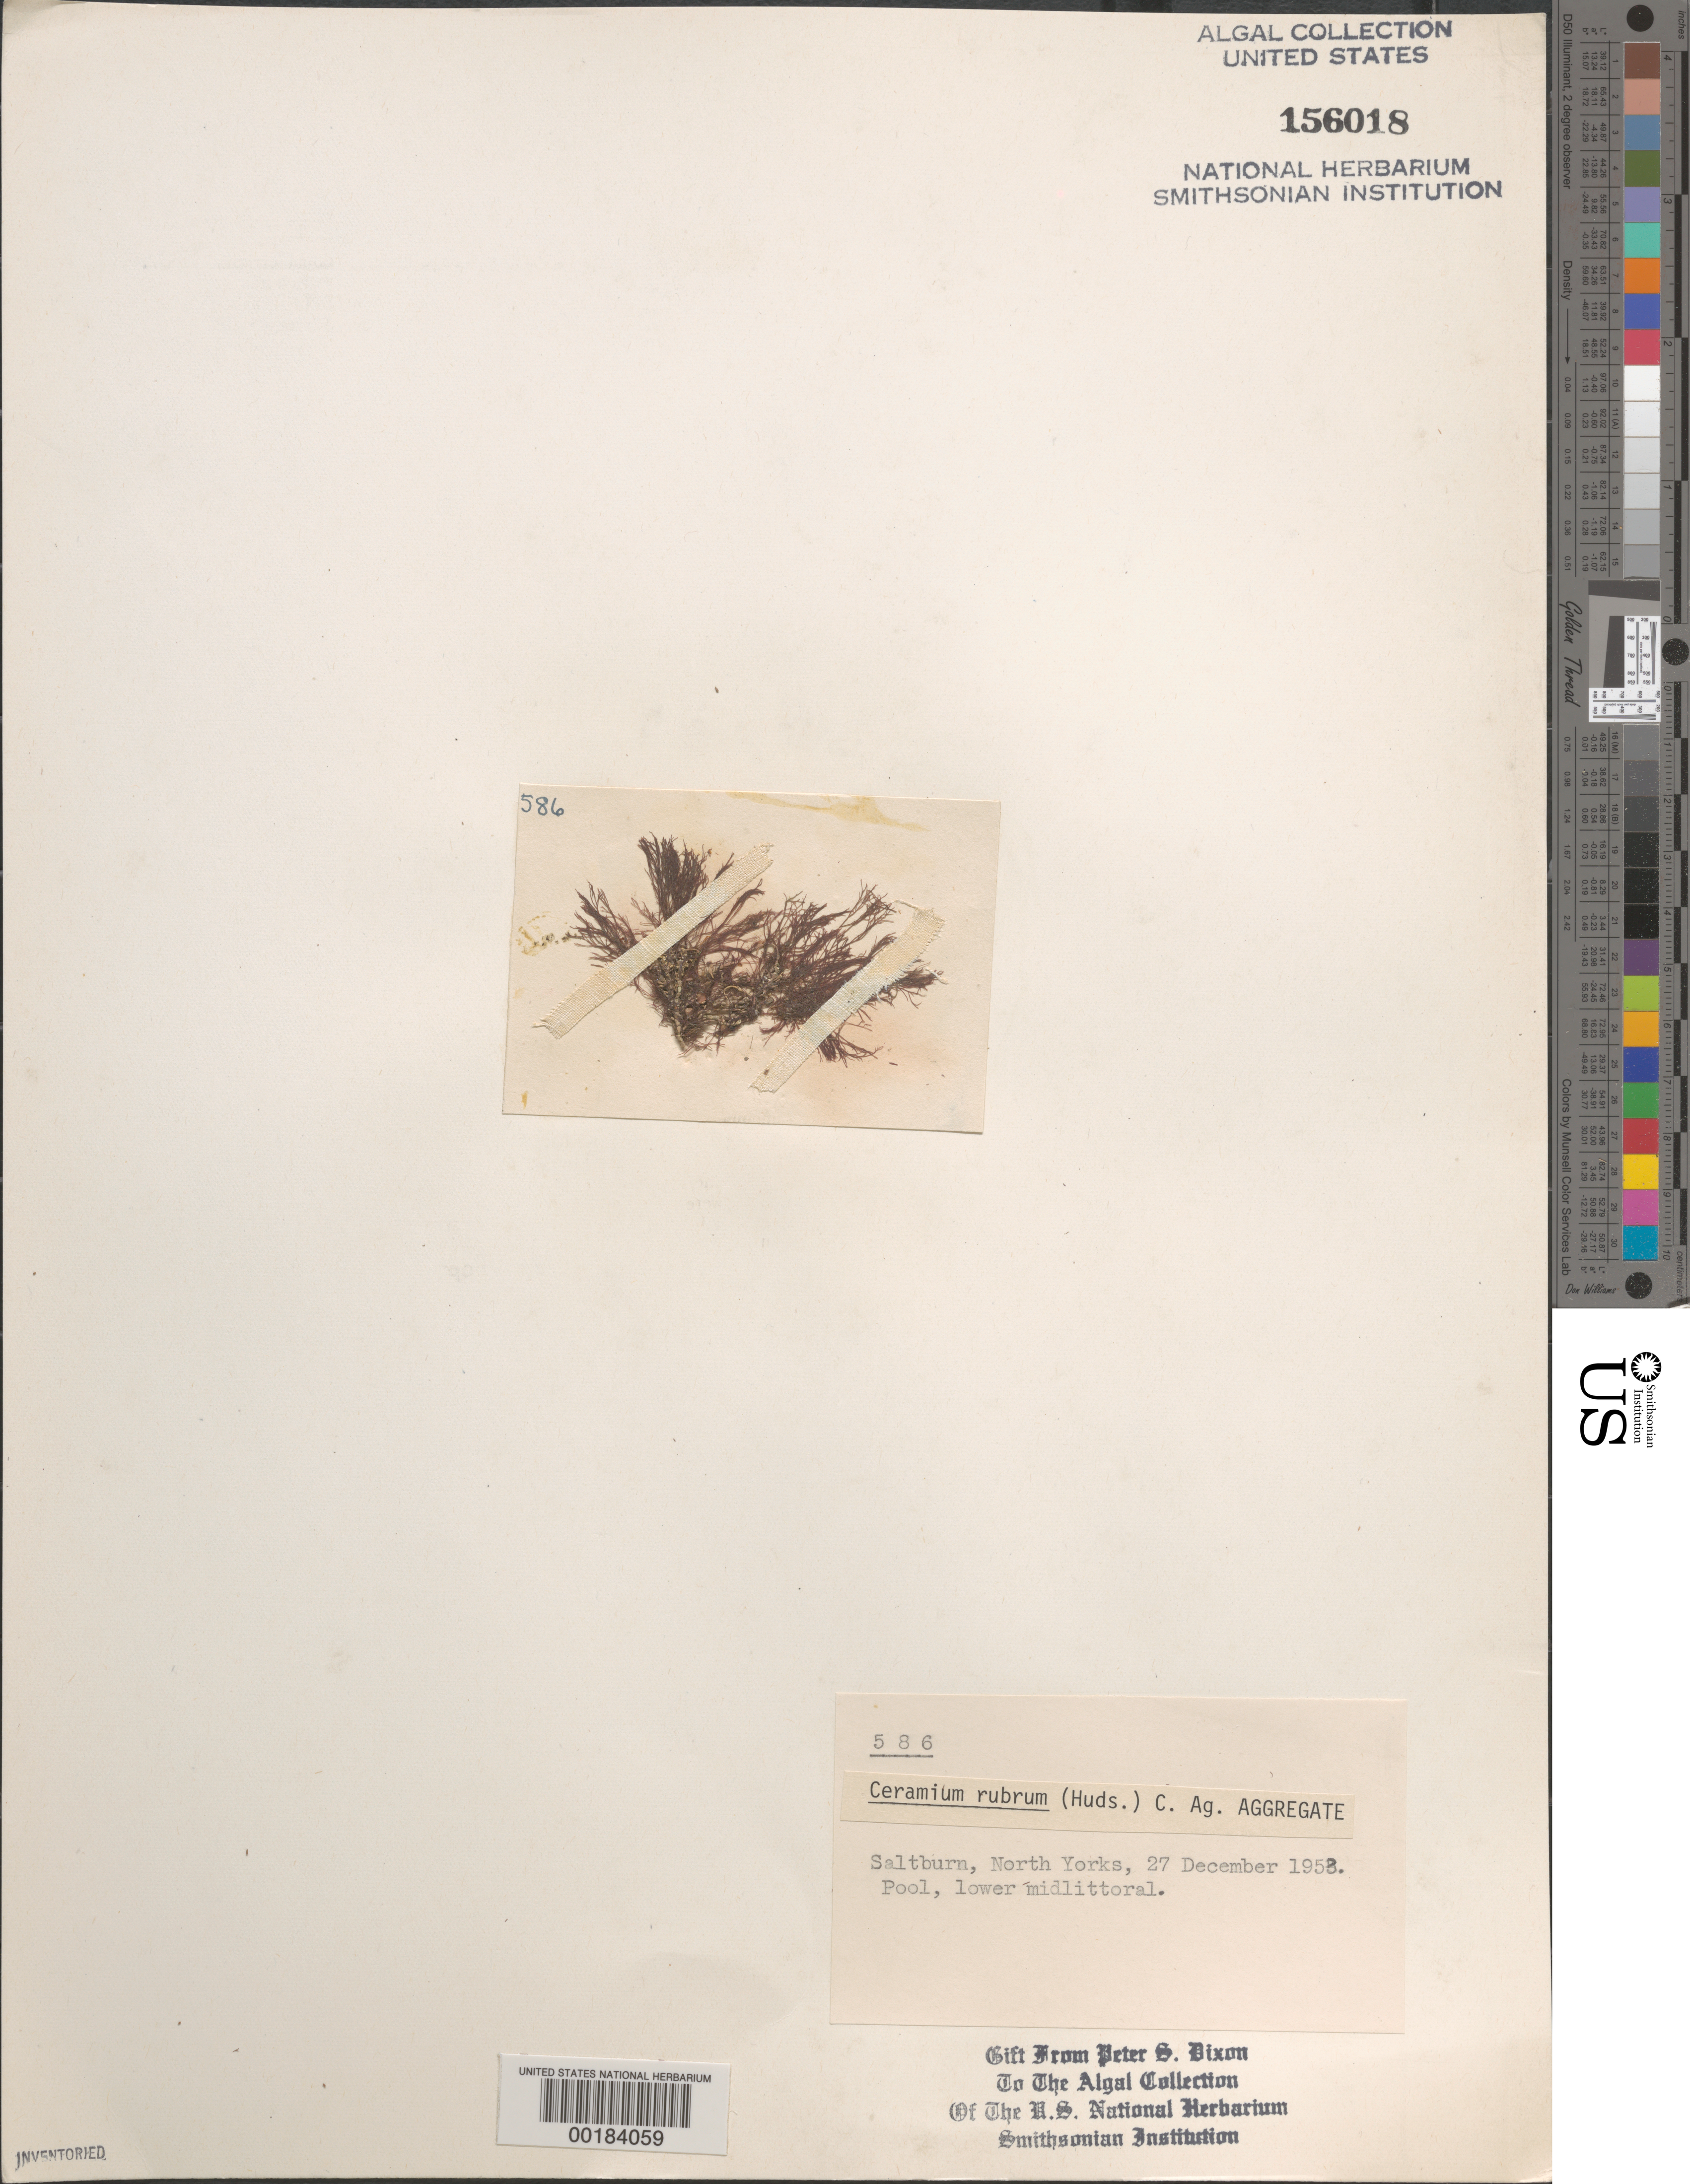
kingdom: Plantae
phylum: Rhodophyta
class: Florideophyceae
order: Ceramiales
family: Ceramiaceae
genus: Ceramium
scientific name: Ceramium rubrum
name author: C. Agardh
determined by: Dixon, P. S.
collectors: P. S. Dixon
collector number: PSD 586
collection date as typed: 27 Dec 1953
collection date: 1953-12-27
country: United Kingdom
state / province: England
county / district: North Yorkshire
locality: Saltburn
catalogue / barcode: US 156018